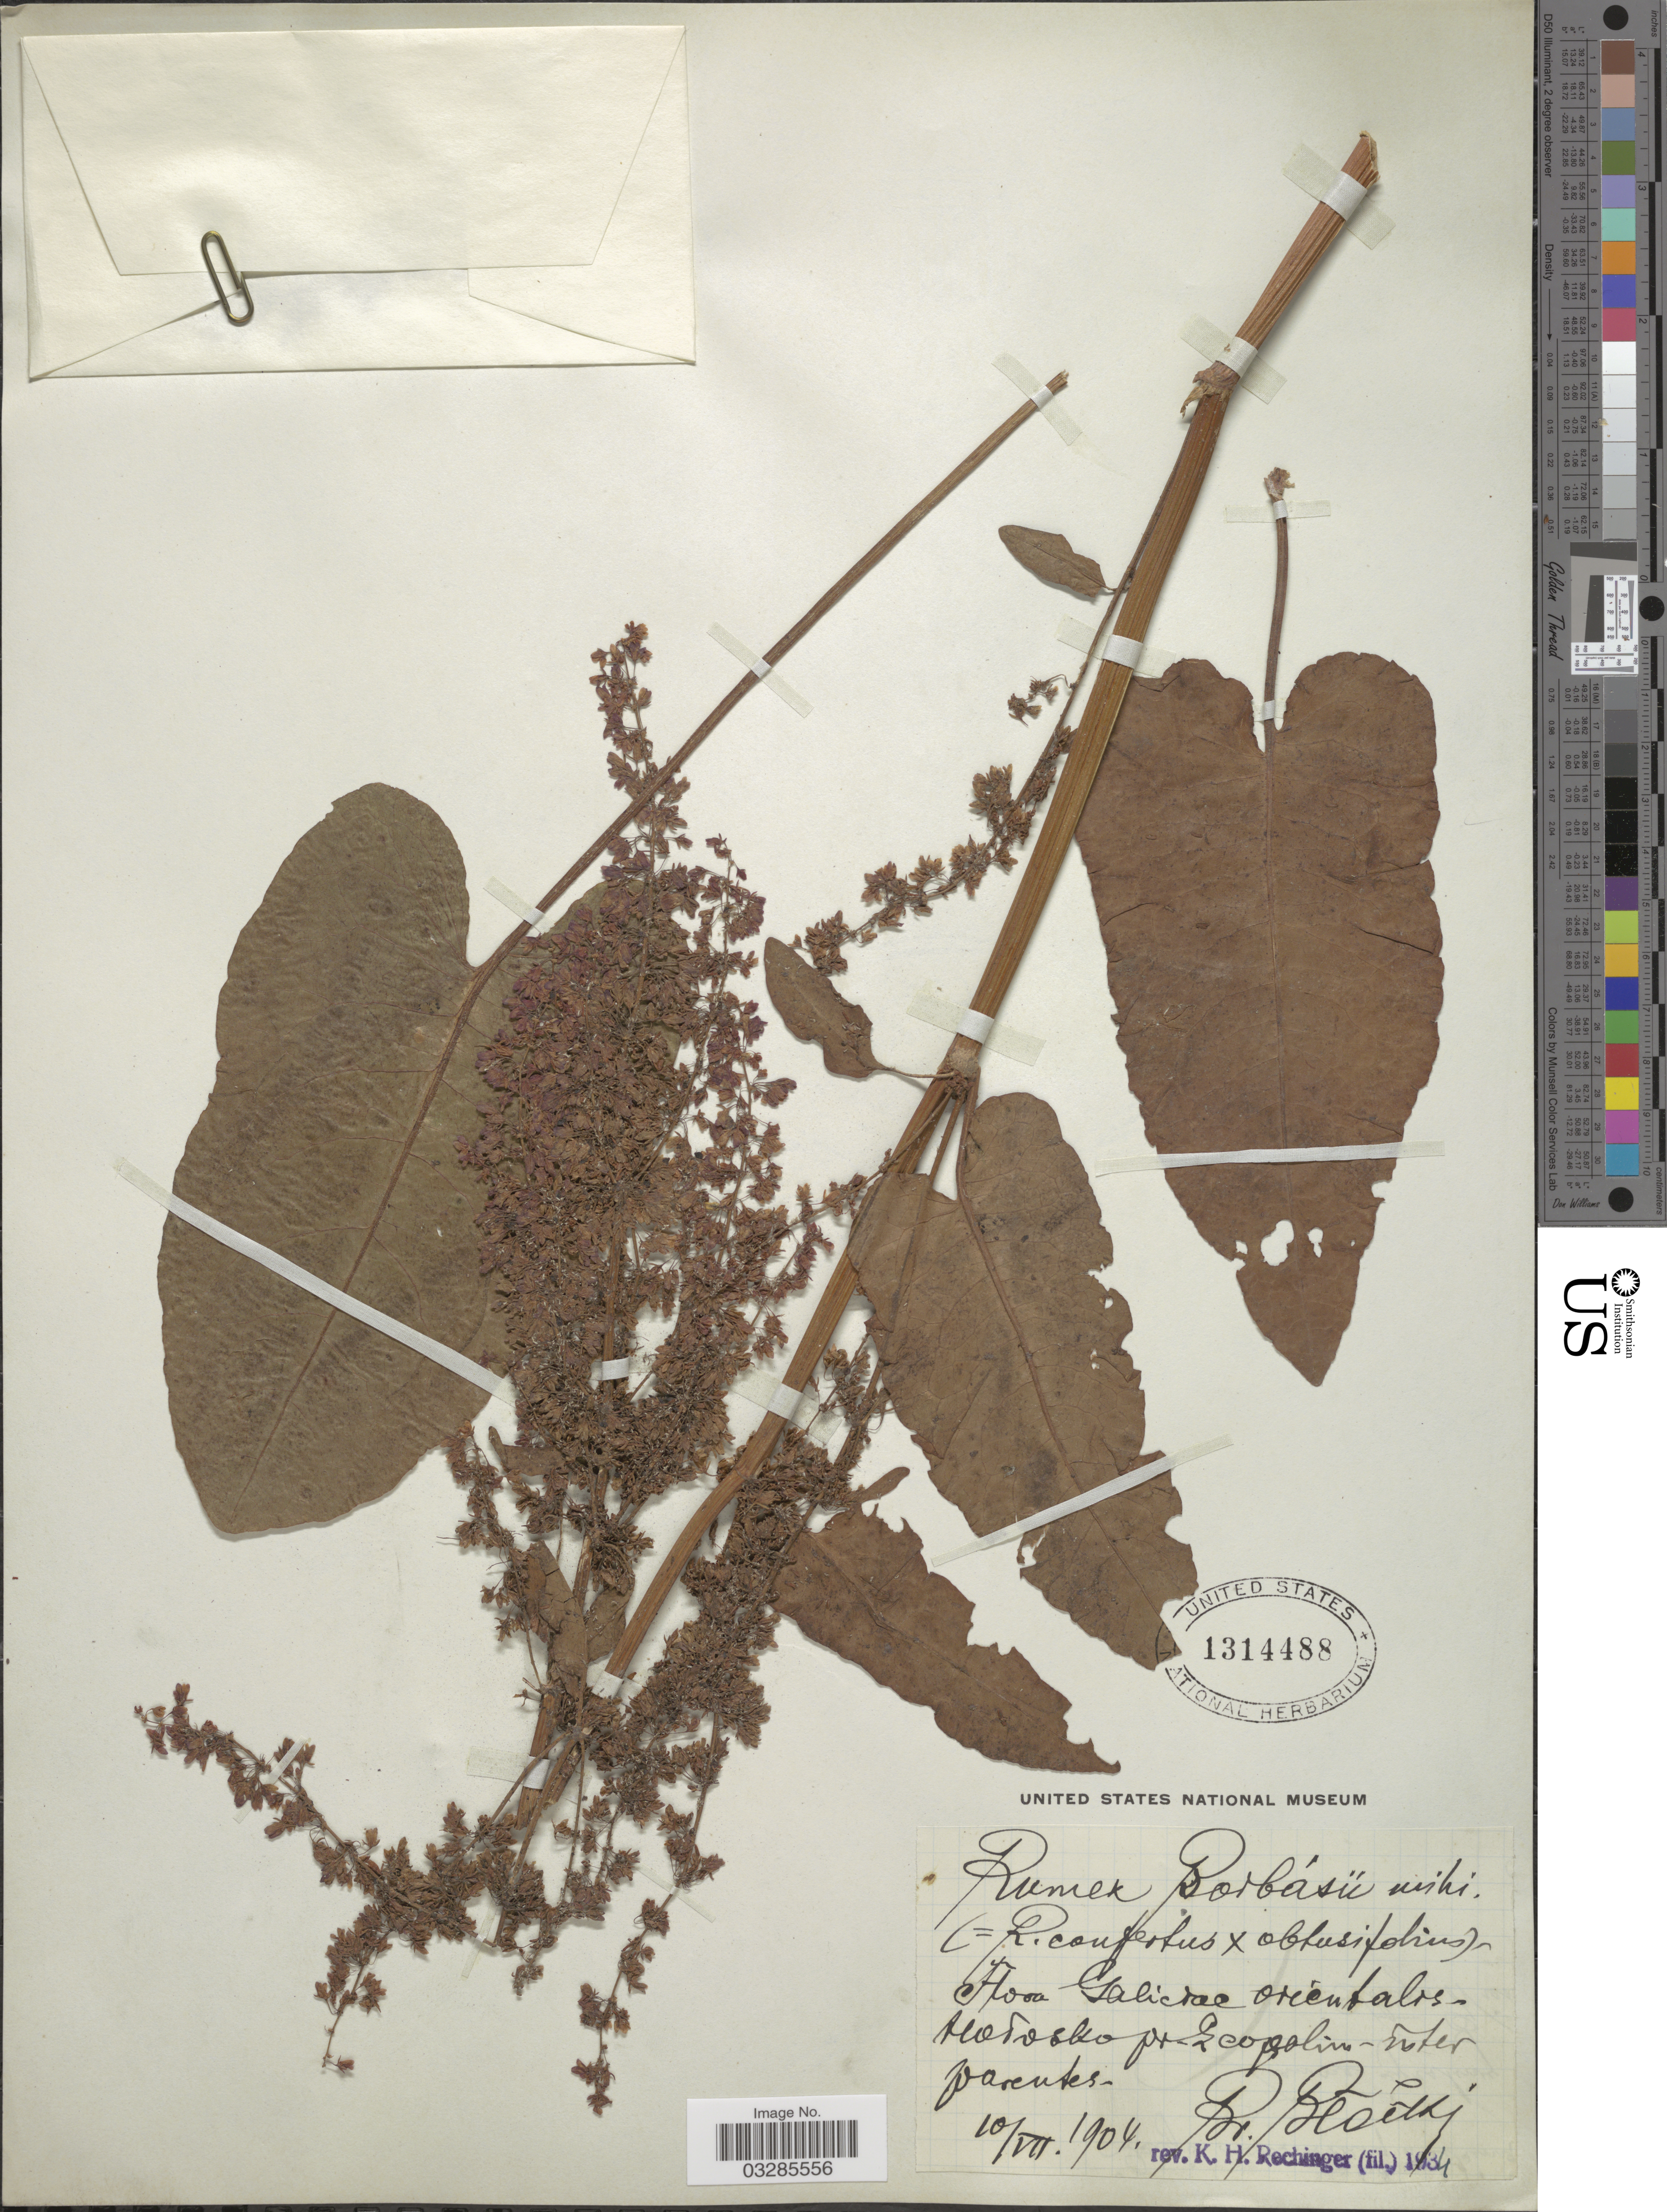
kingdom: Plantae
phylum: Tracheophyta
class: Magnoliopsida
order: Caryophyllales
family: Polygonaceae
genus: Rumex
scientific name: Rumex x borbasii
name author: Blocki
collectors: B. Blocki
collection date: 1904-07-10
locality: Galiciae orientales. Aladoska pr. Scopalim. [interpreted]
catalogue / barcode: US 1314488